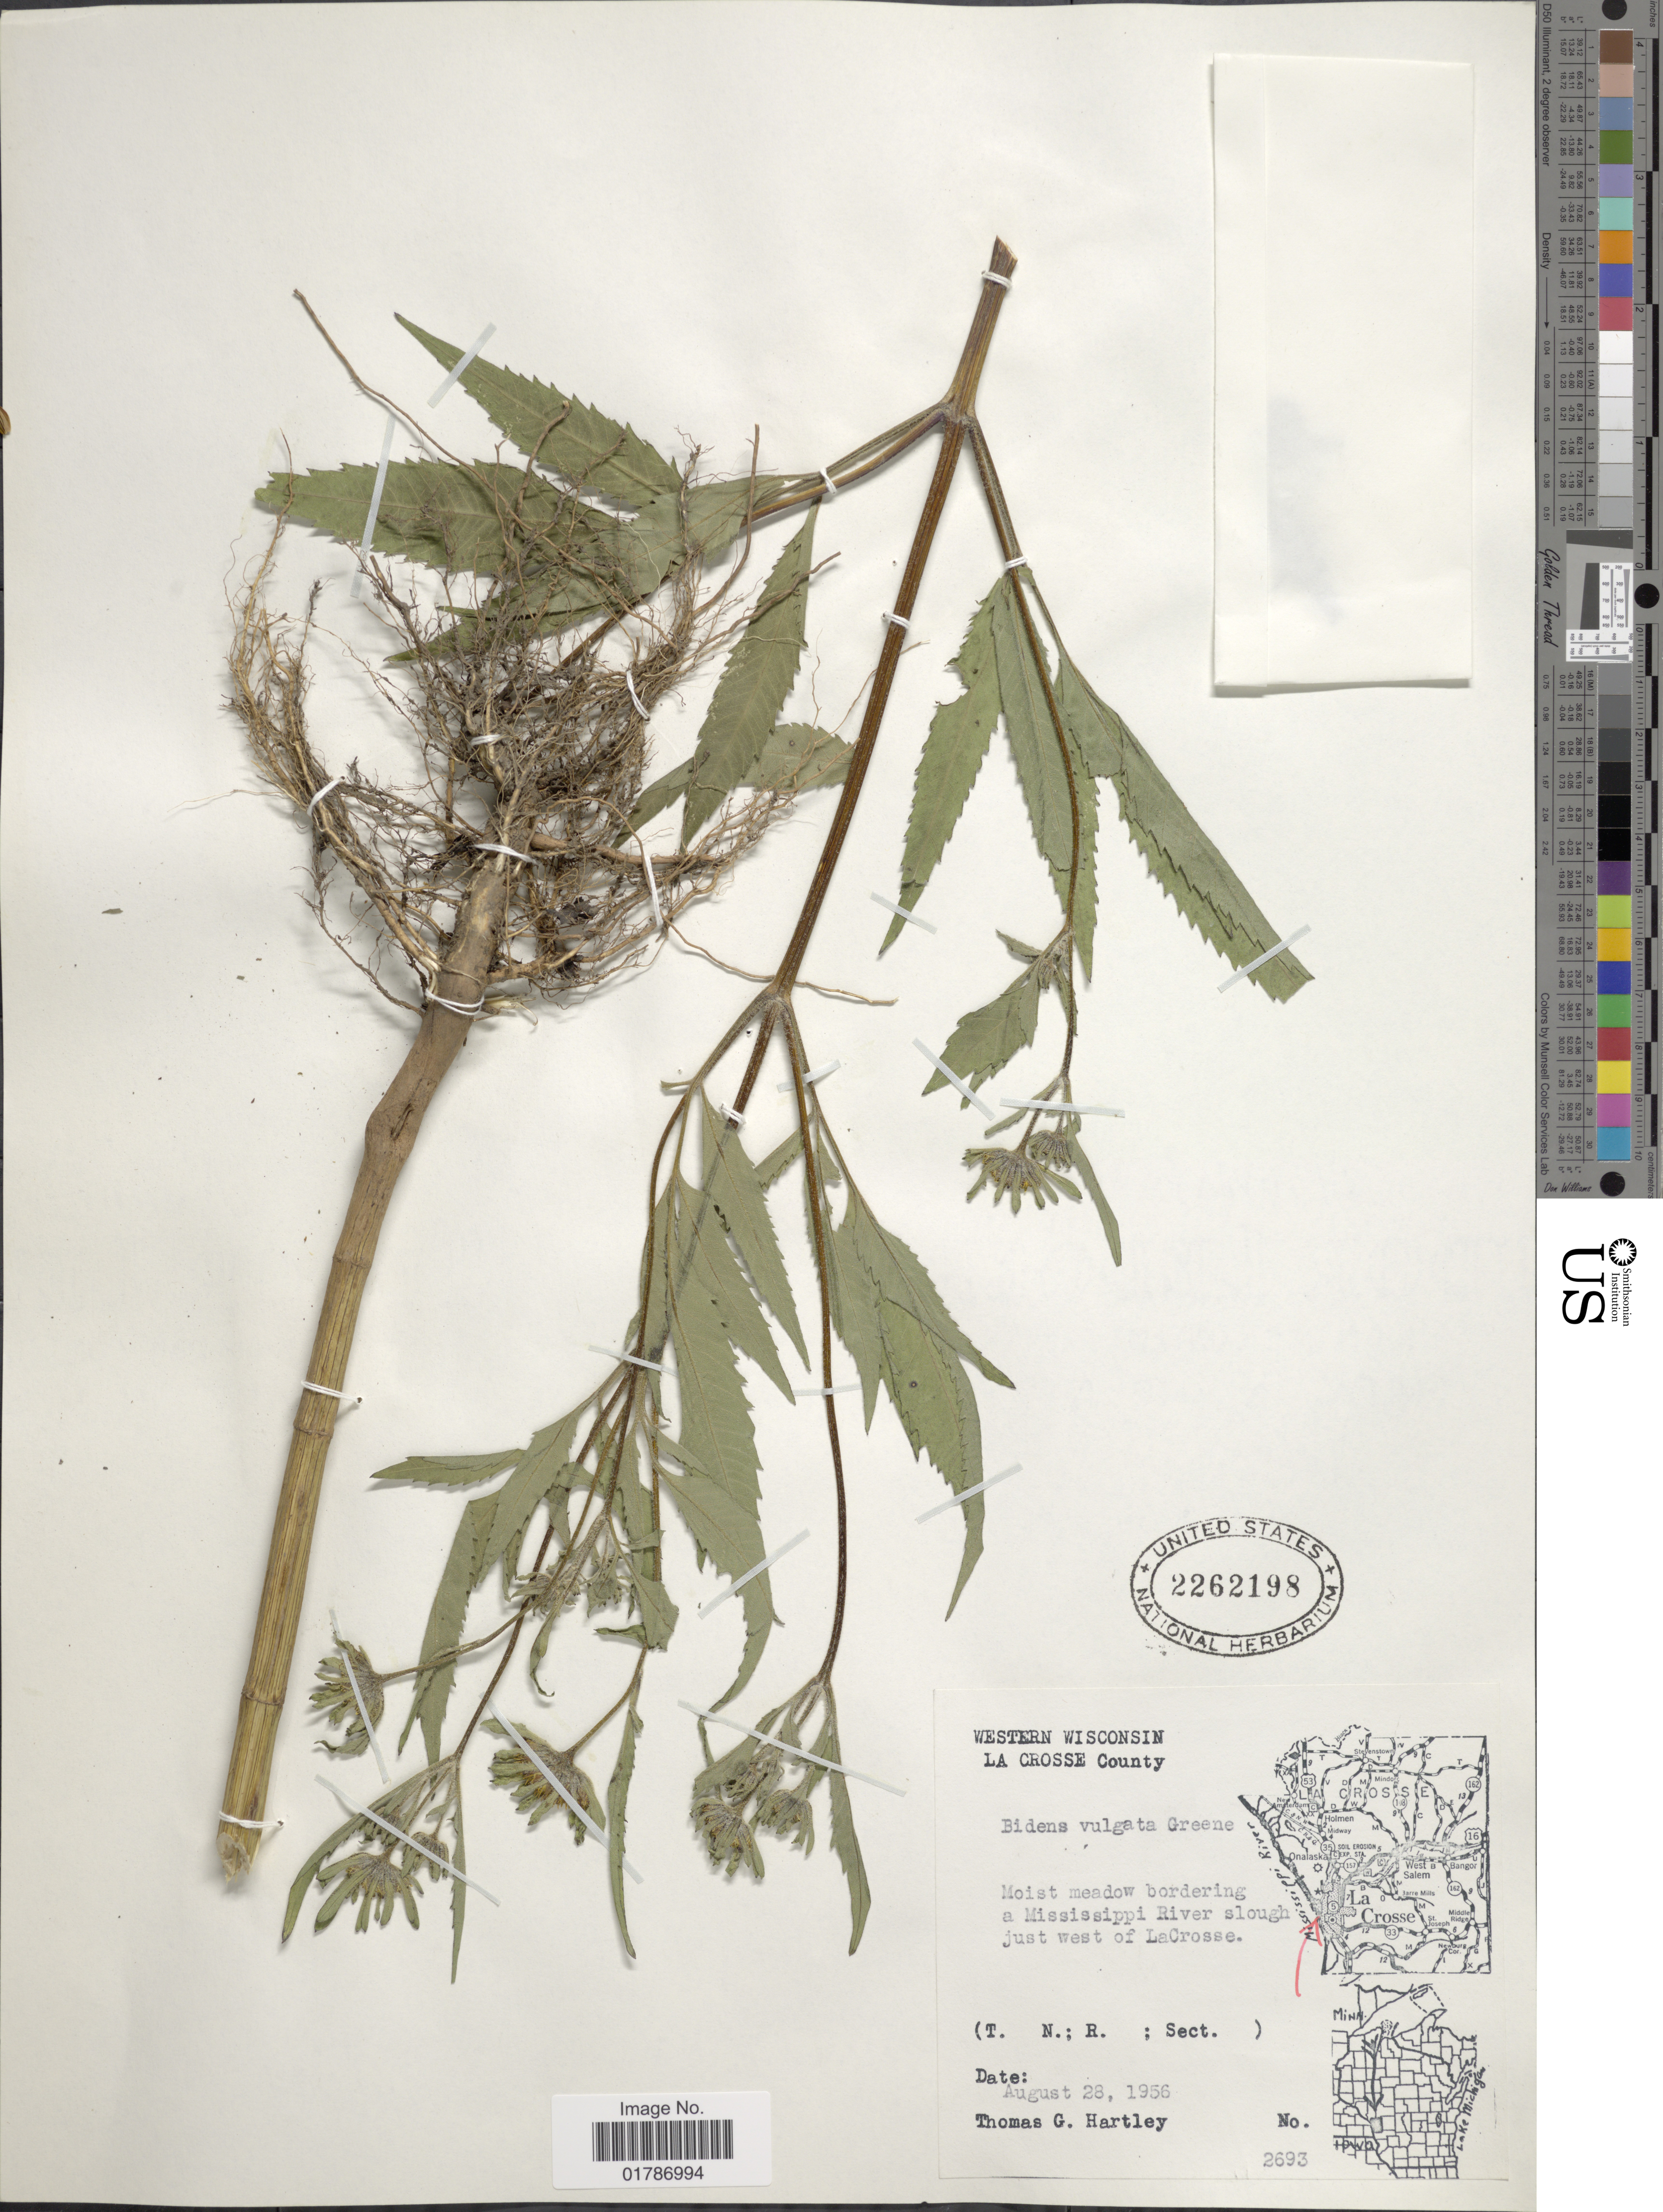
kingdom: Plantae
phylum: Tracheophyta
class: Magnoliopsida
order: Asterales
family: Asteraceae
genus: Bidens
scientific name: Bidens vulgata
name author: Greene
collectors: T. G. Hartley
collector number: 2693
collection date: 1956-08-28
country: United States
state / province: Wisconsin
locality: Western Wisconsin, La Crosse County, Moist meadow bordering a Mississippi River slough just west of LaCrosse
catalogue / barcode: US 2262198